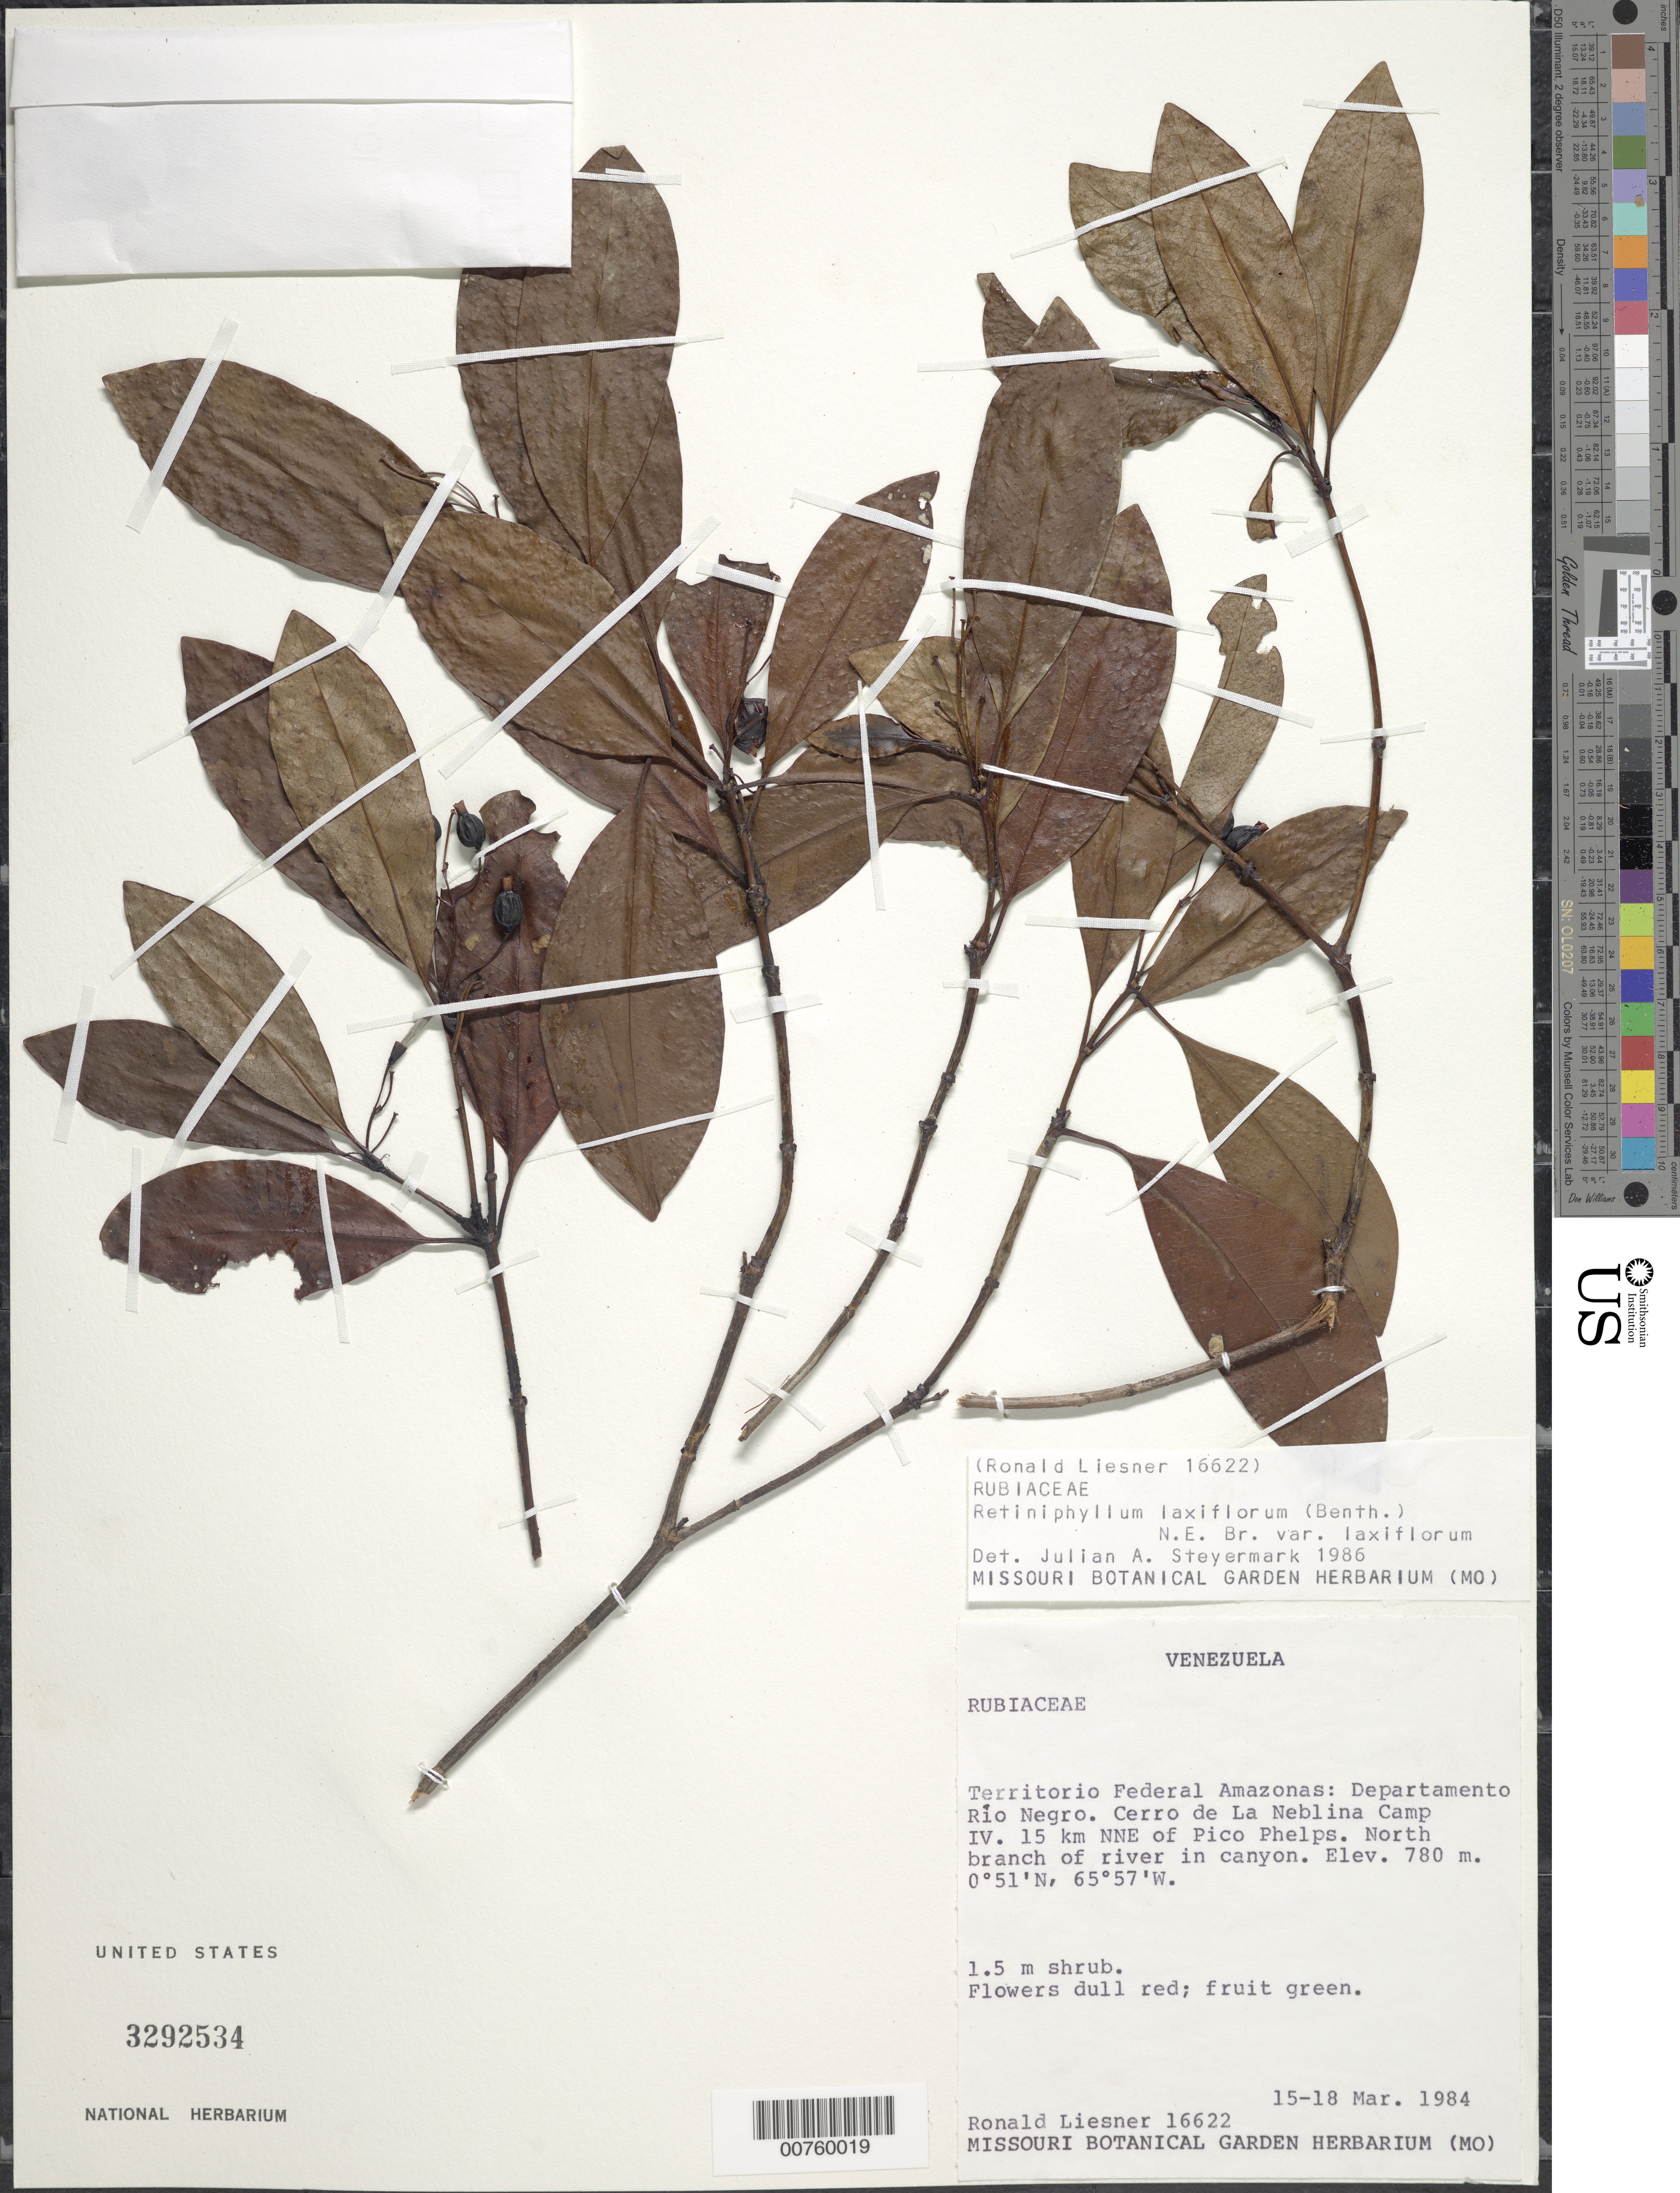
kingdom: Plantae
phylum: Tracheophyta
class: Magnoliopsida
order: Gentianales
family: Rubiaceae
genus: Retiniphyllum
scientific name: Retiniphyllum laxiflorum var. laxiflorum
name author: (Benth.) N.E. Br.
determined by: Steyermark, Julian A., (VEN)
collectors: R. L. Liesner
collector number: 16622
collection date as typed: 15-Mar-84 to 18-Mar-84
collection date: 1984-03-15/1984-03-18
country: Venezuela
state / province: Amazonas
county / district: Río Negro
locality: Cerro de La Neblina Camp IV, 15 km NNE of Pico Phelps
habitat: North branch of river in canyon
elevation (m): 780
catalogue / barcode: US 3292534